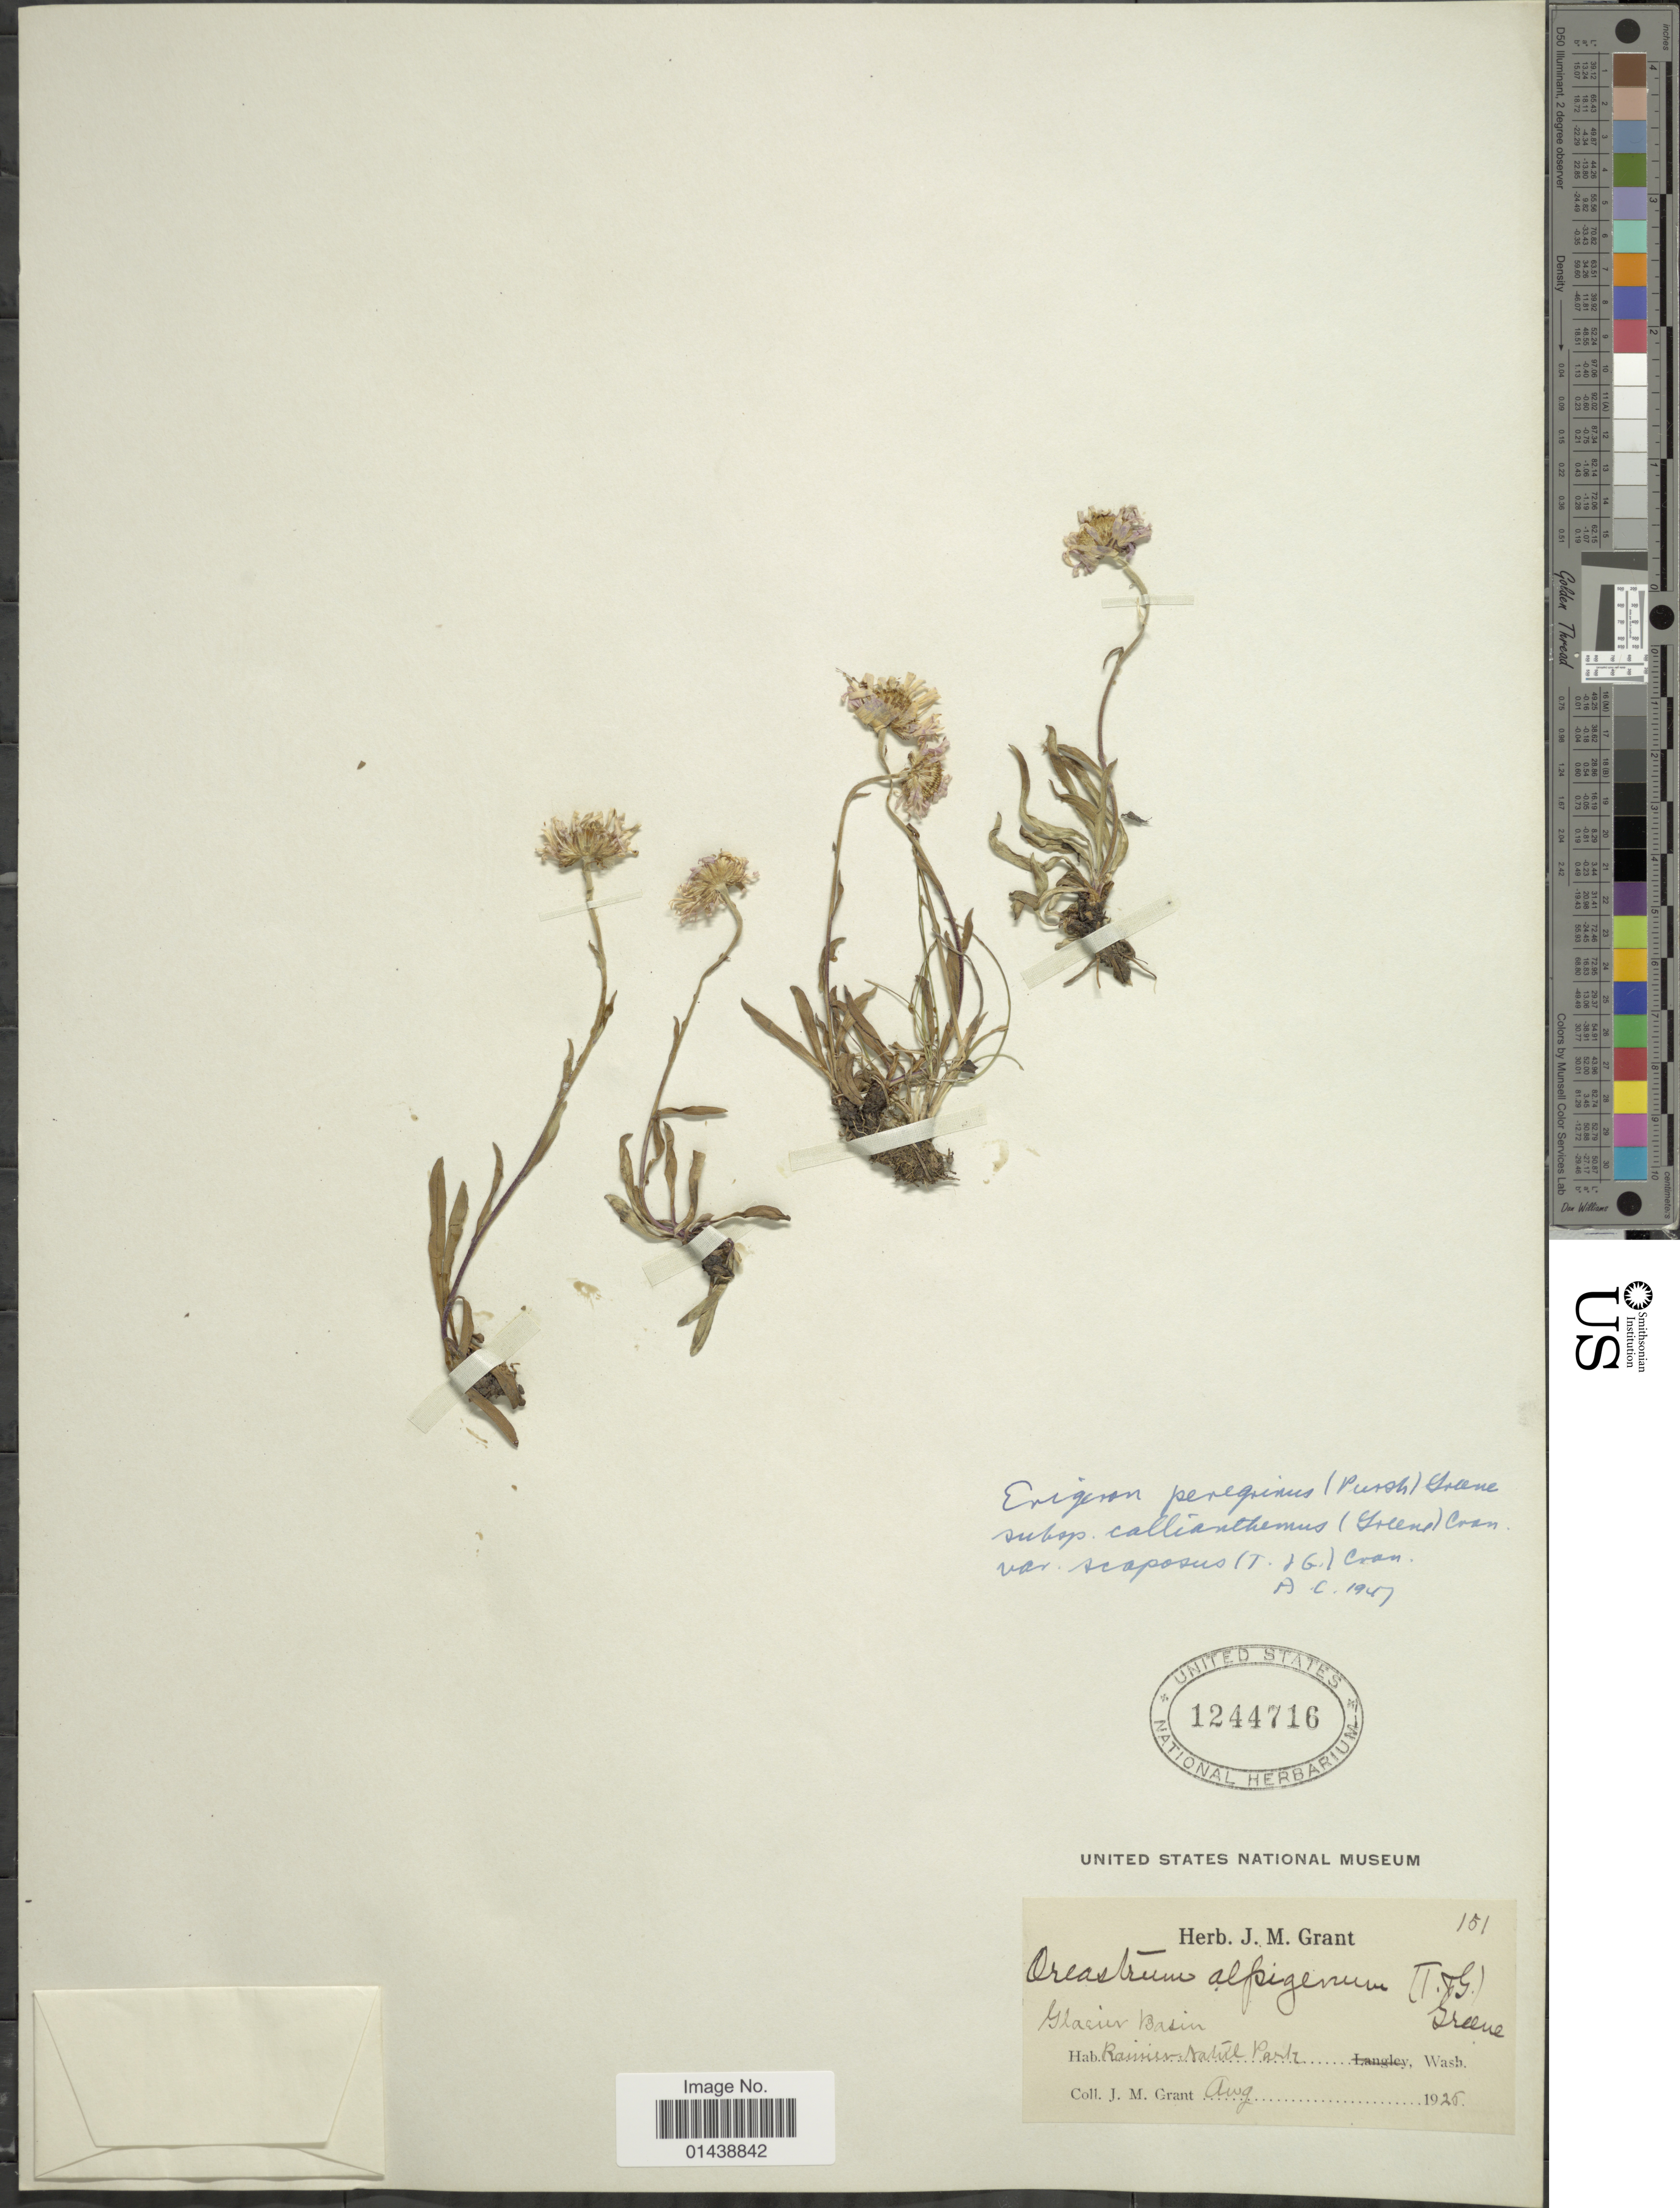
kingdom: Plantae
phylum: Tracheophyta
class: Magnoliopsida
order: Asterales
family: Asteraceae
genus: Erigeron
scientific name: Erigeron peregrinus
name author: (Banks ex Pursh) Greene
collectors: J. M. Grant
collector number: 151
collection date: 1925-08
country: United States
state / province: Washington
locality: Rainier Natn'l Park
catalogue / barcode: US 1244716